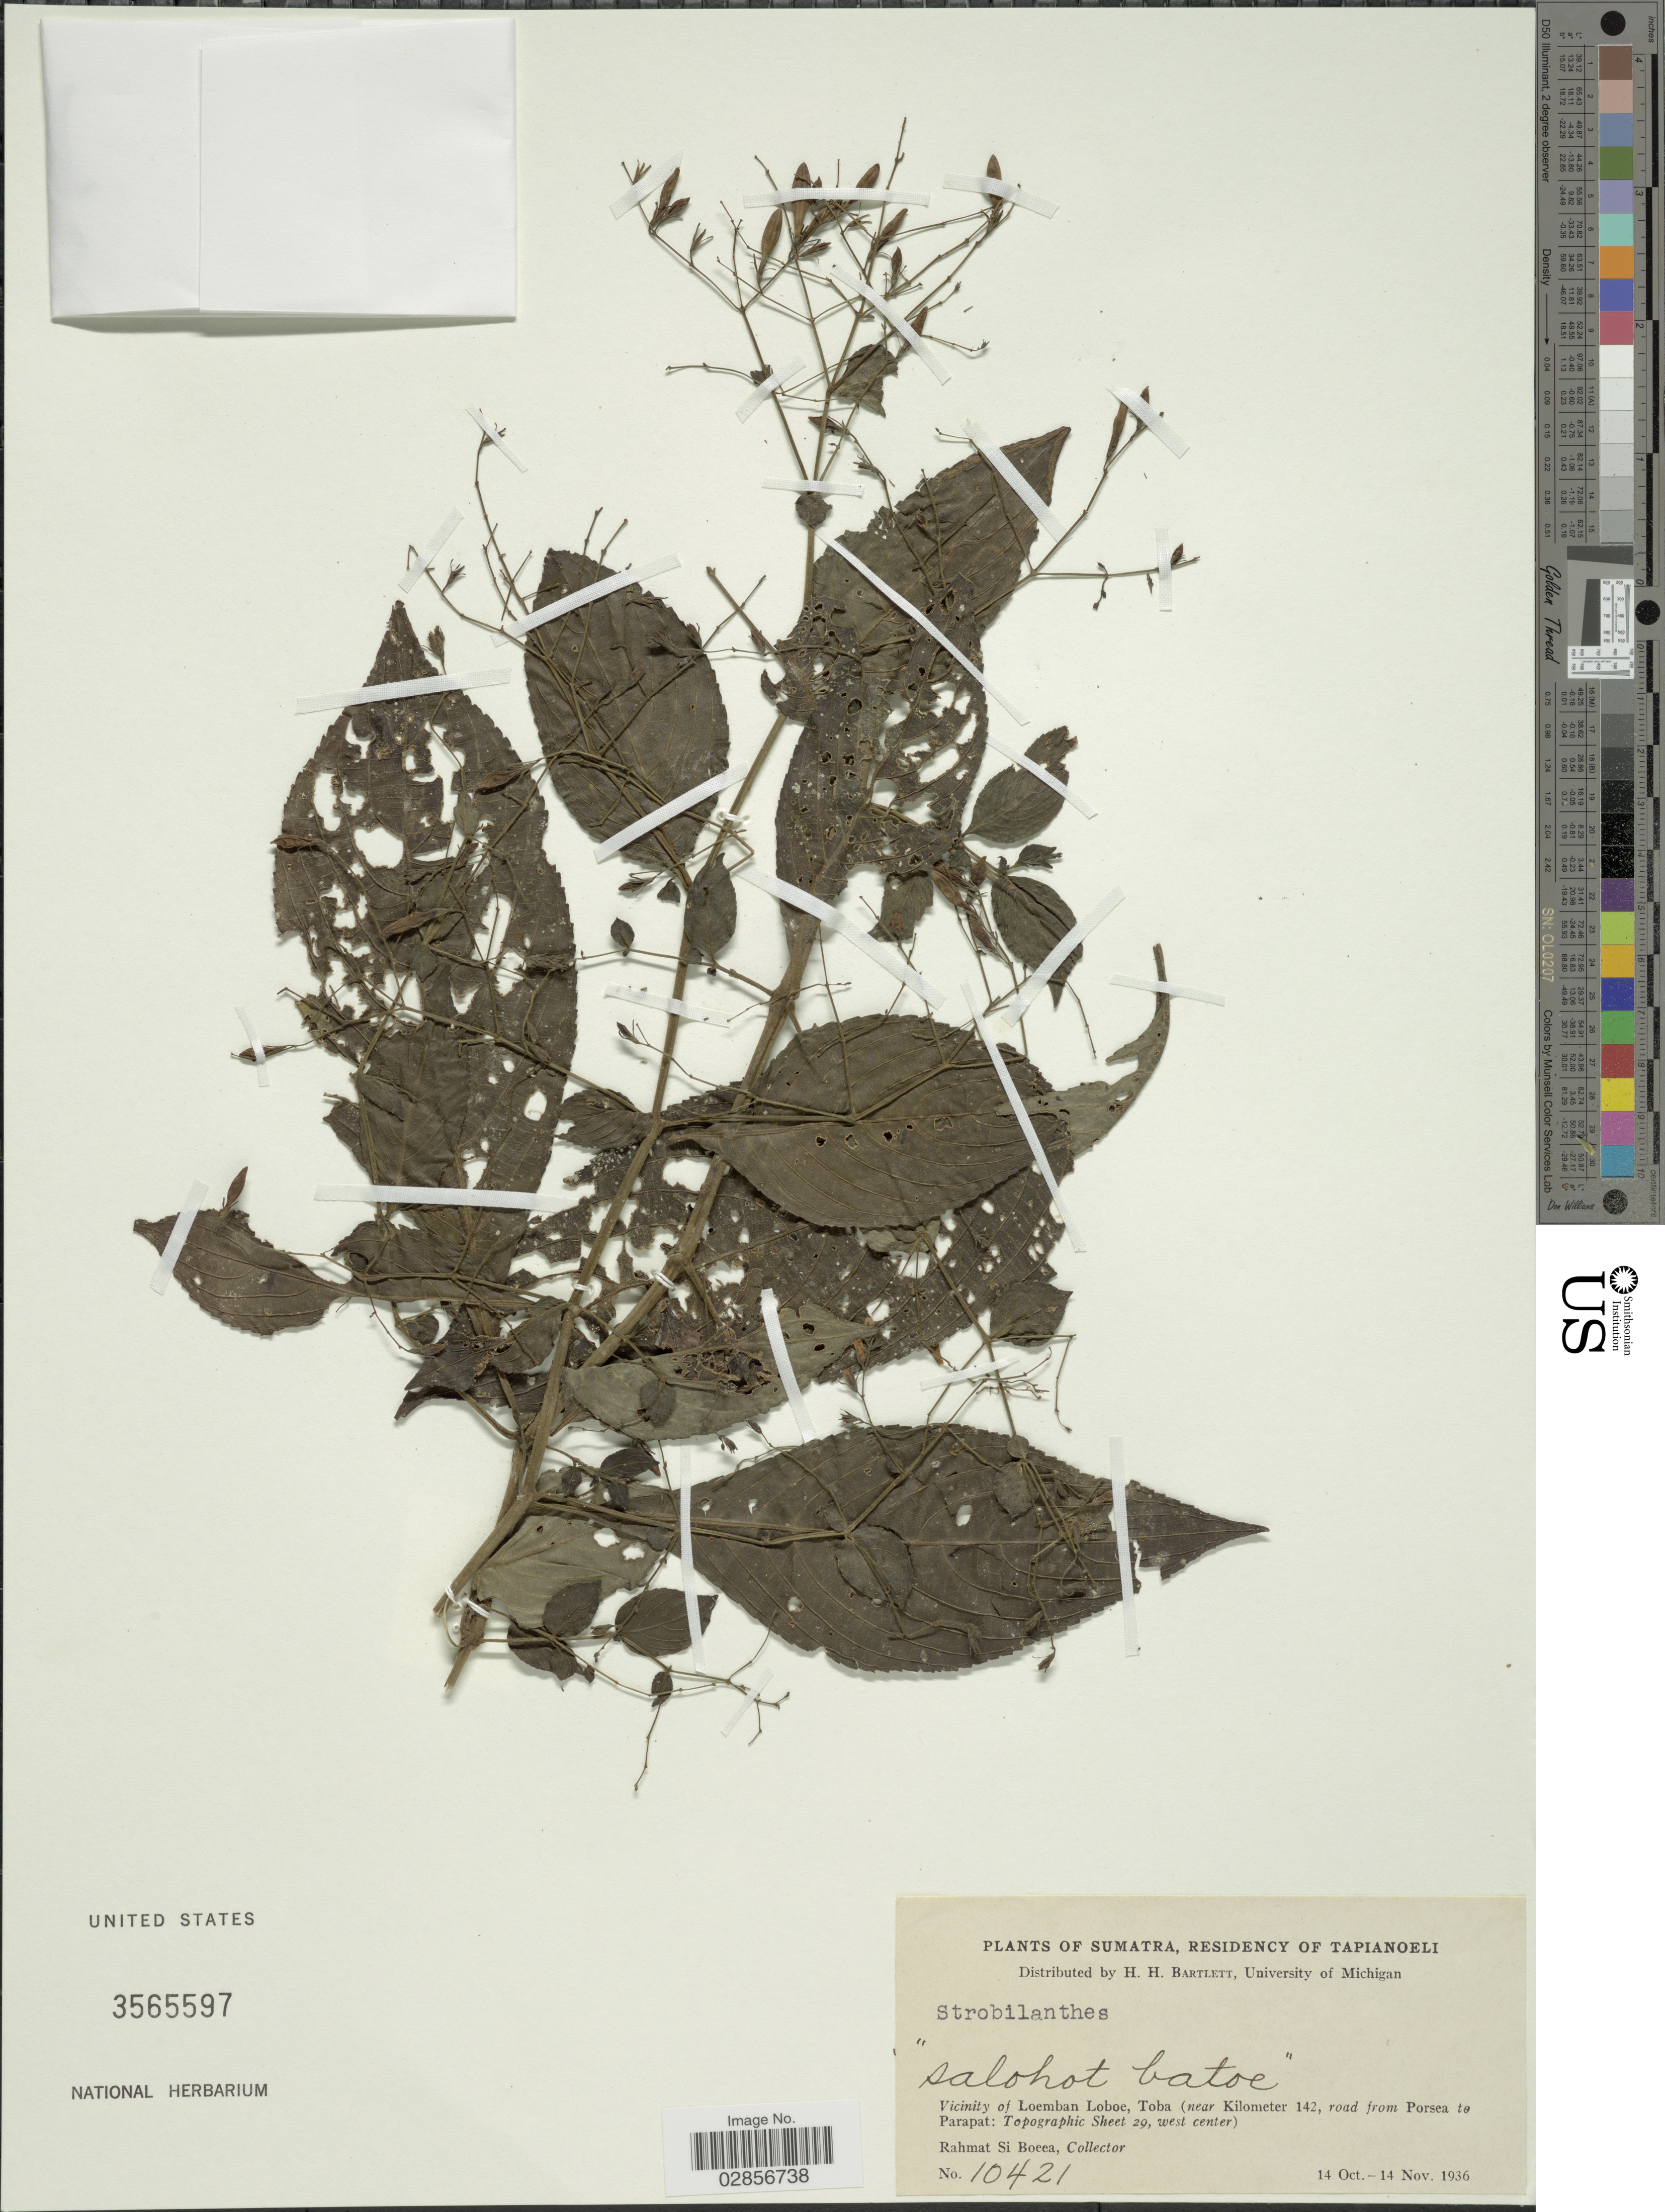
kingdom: Plantae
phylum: Tracheophyta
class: Magnoliopsida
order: Lamiales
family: Acanthaceae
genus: Strobilanthes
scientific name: Strobilanthes sp.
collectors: Rahmat Si Boeea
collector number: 10421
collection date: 1936-10-14/1936-11-14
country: Indonesia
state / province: Sumatra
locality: Residency of Tapianoeli. Vicinity of Loemban Loboc, Toba (near Kilometer 142, road from Porsea to Parapat: Topographic Sheet 29, west center).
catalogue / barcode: US 3565597